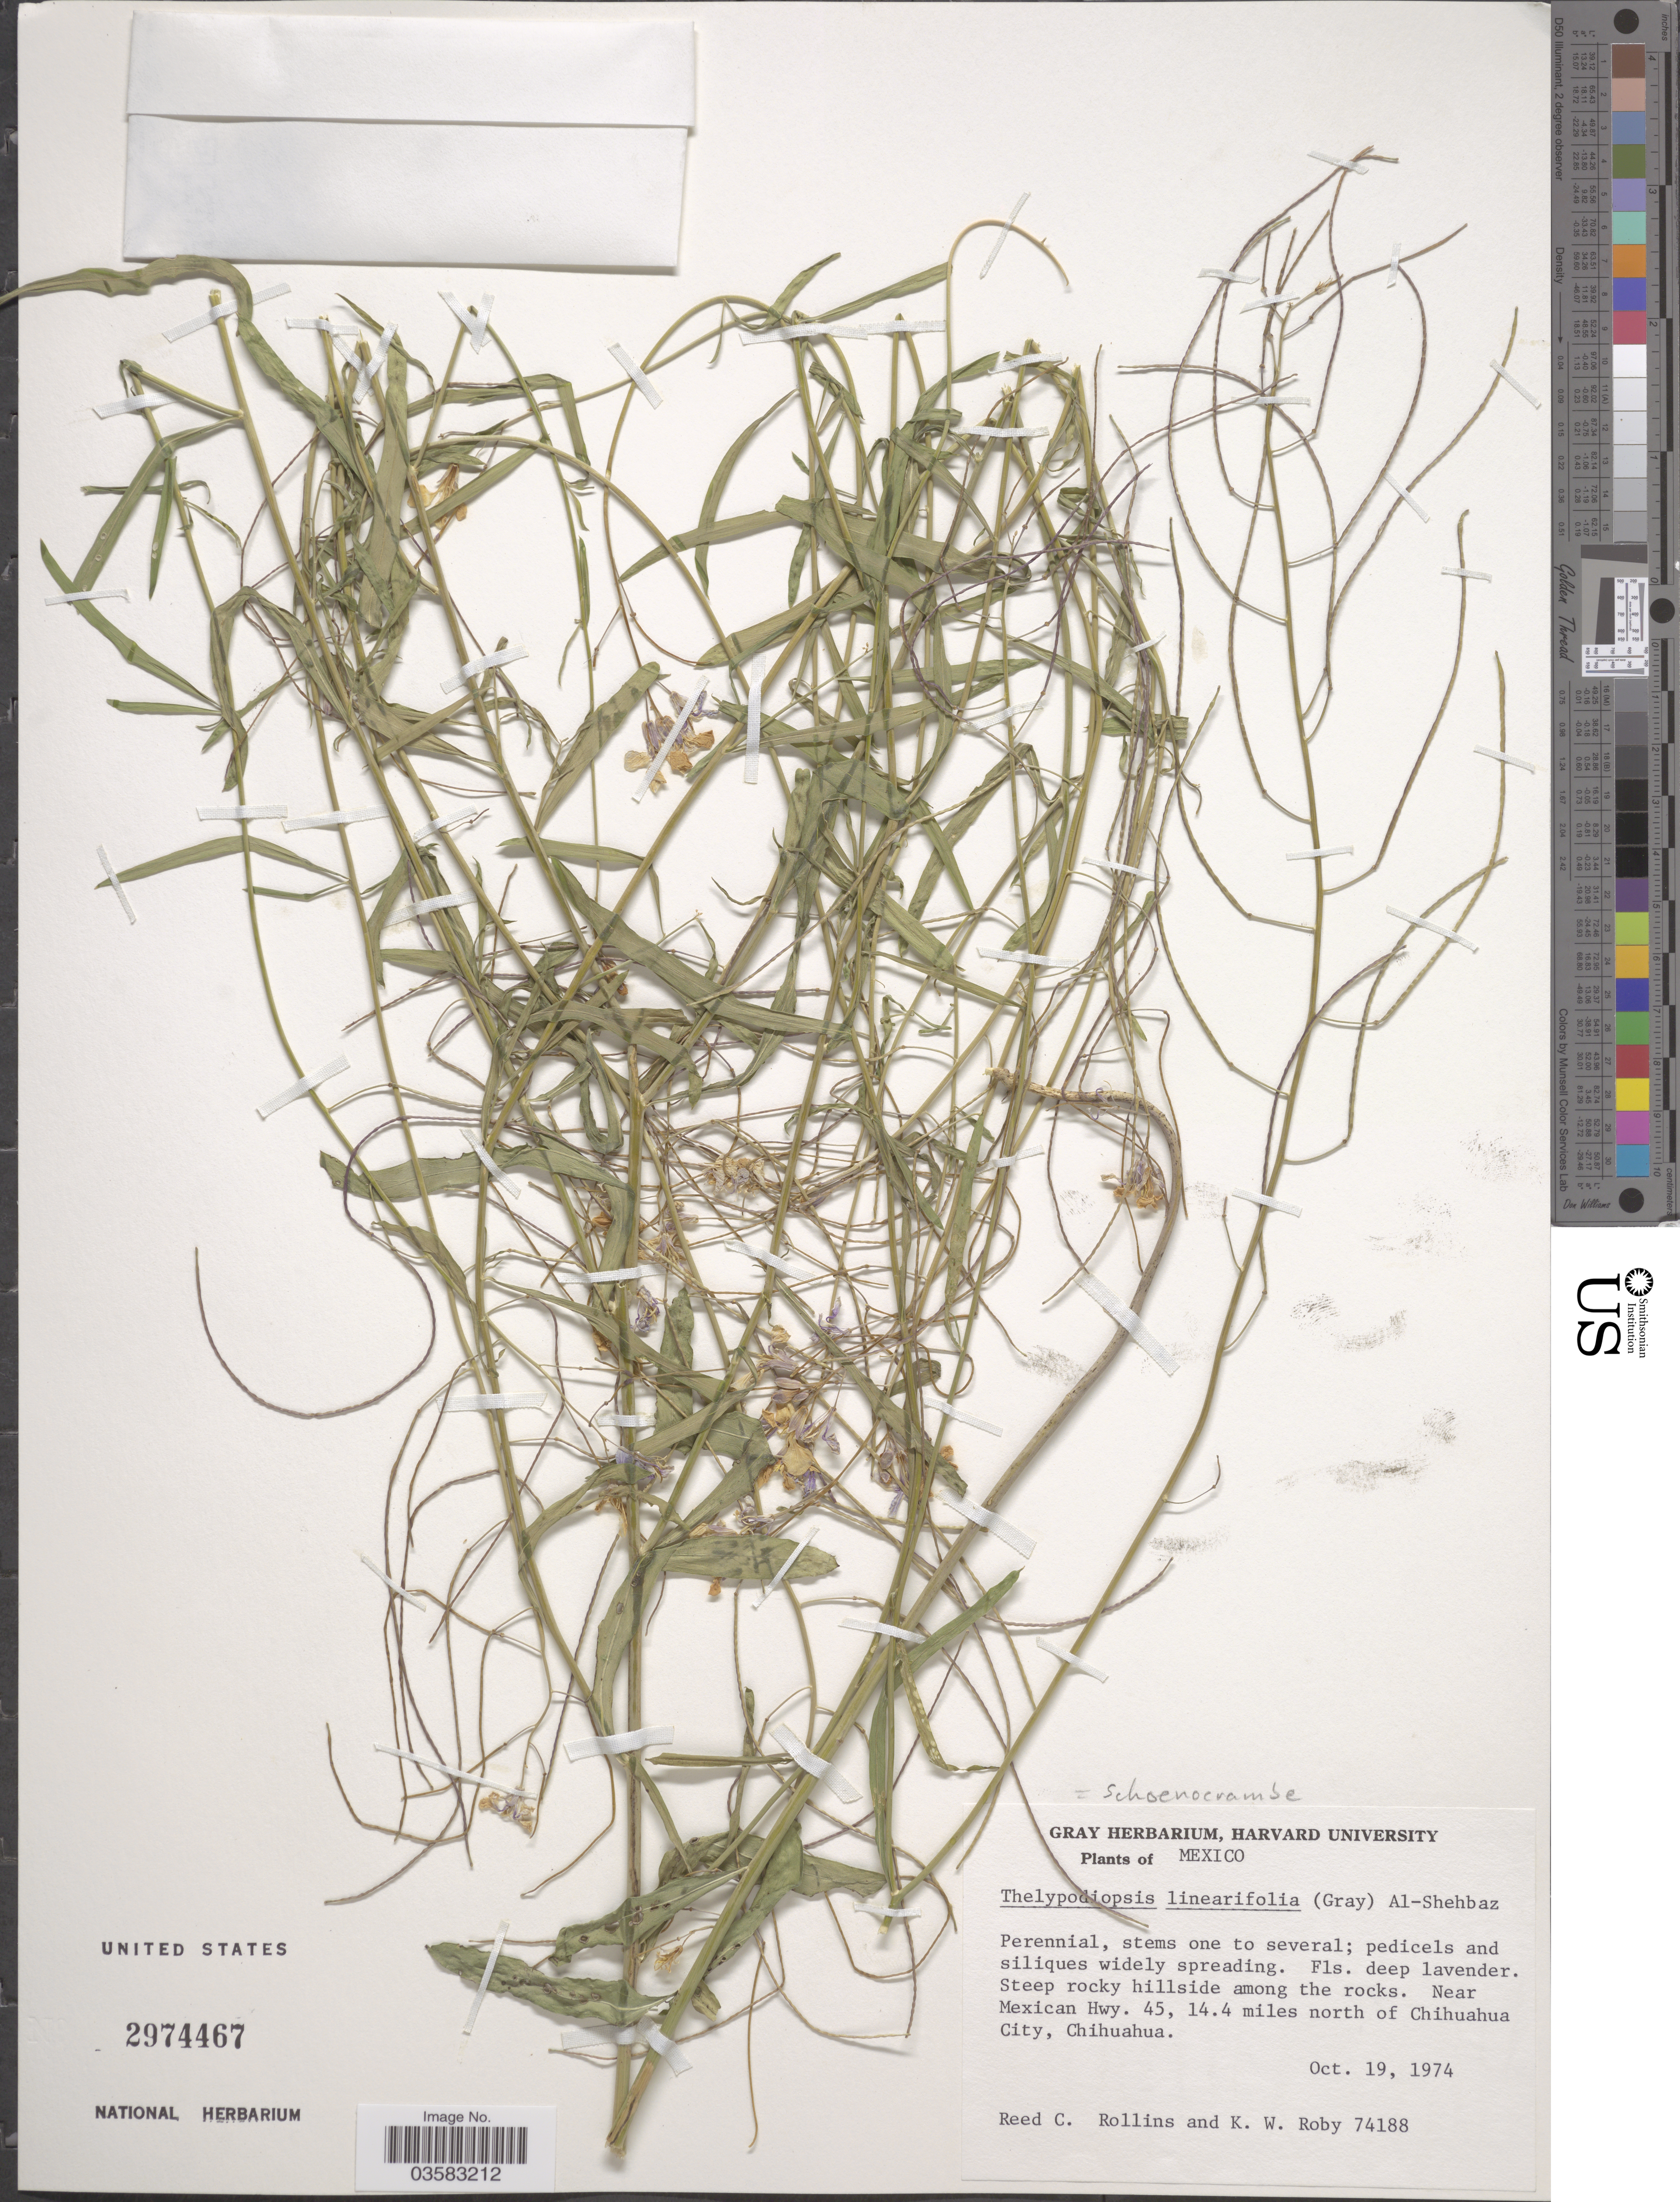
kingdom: Plantae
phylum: Tracheophyta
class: Magnoliopsida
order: Brassicales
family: Brassicaceae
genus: Sisymbrium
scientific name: Sisymbrium linearifolium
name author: (A. Gray) Payson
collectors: R. C. Rollins & K. W. Roby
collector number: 74188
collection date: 1974-10-19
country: Mexico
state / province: Chihuahua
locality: Near Mexican Hwy. 45, 14.4 miles north of Chihuahua City.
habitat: steep rocky hillside among rocks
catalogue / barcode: US 2974467